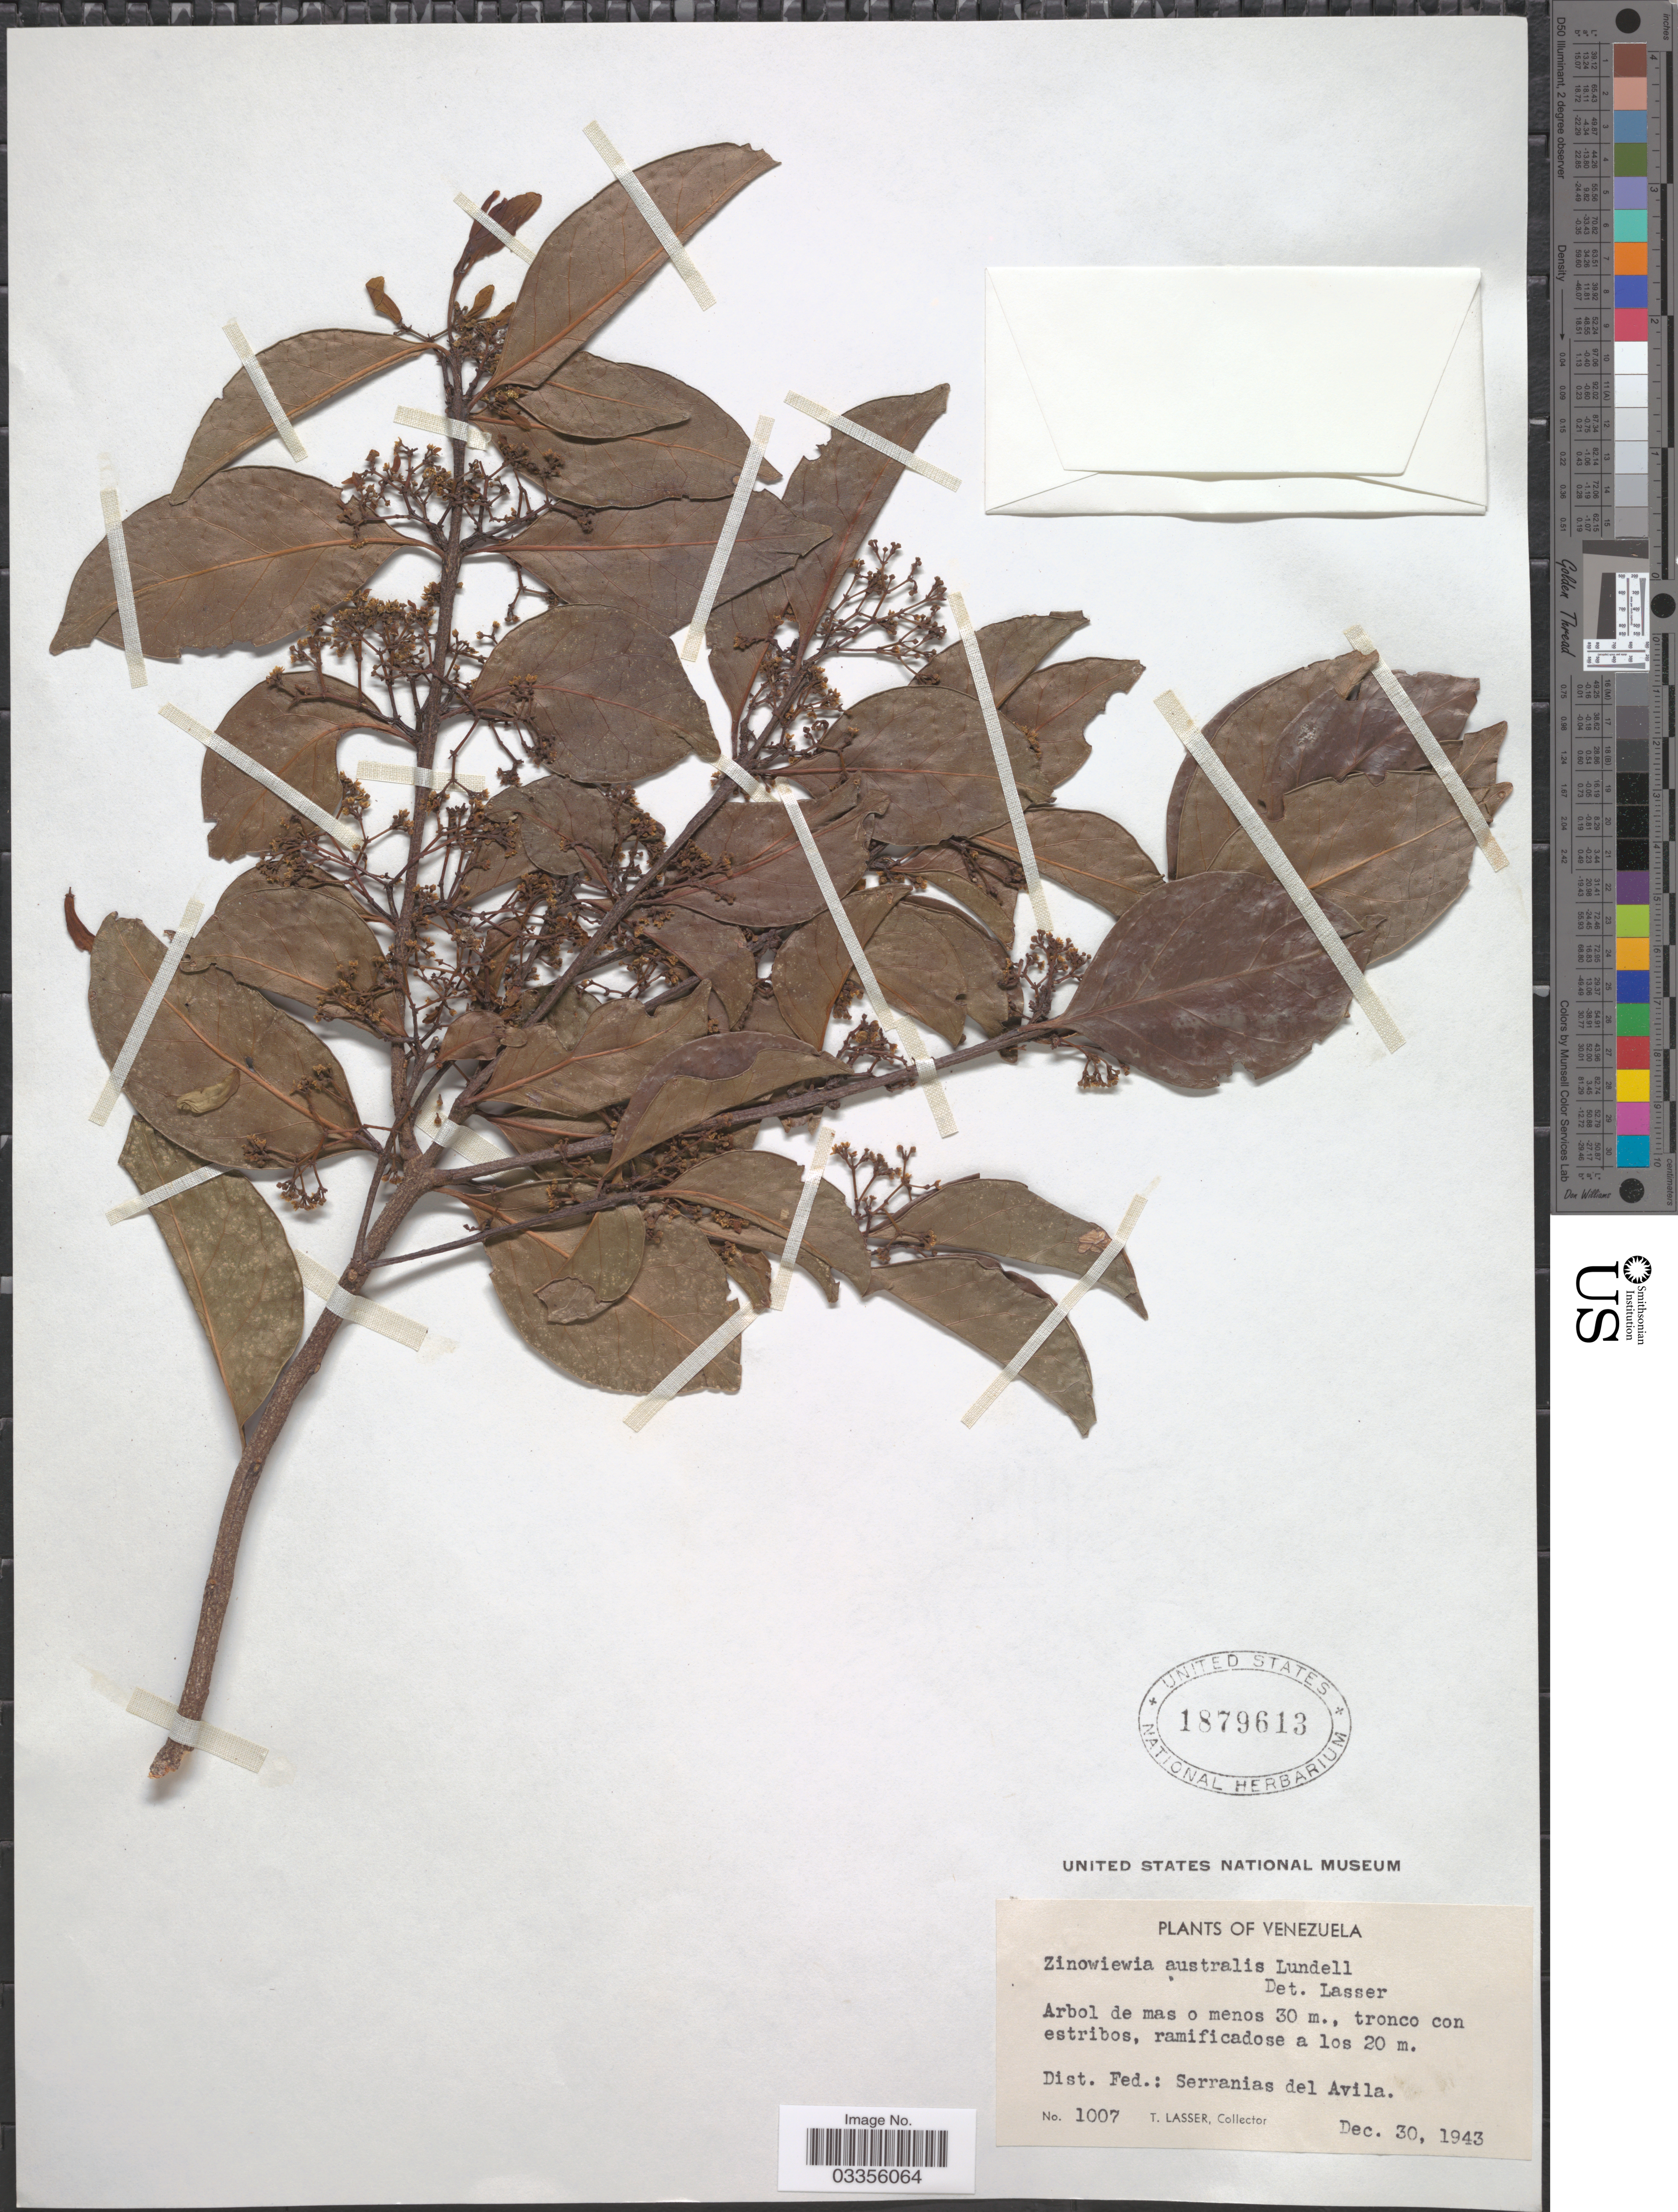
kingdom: Plantae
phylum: Tracheophyta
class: Magnoliopsida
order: Celastrales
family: Celastraceae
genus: Zinowiewia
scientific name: Zinowiewia australis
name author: Lundell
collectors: T. Lasser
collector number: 1007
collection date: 1943-12-30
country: Venezuela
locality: Dist. Fed.: Serranias del Avila.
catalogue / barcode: US 1879613